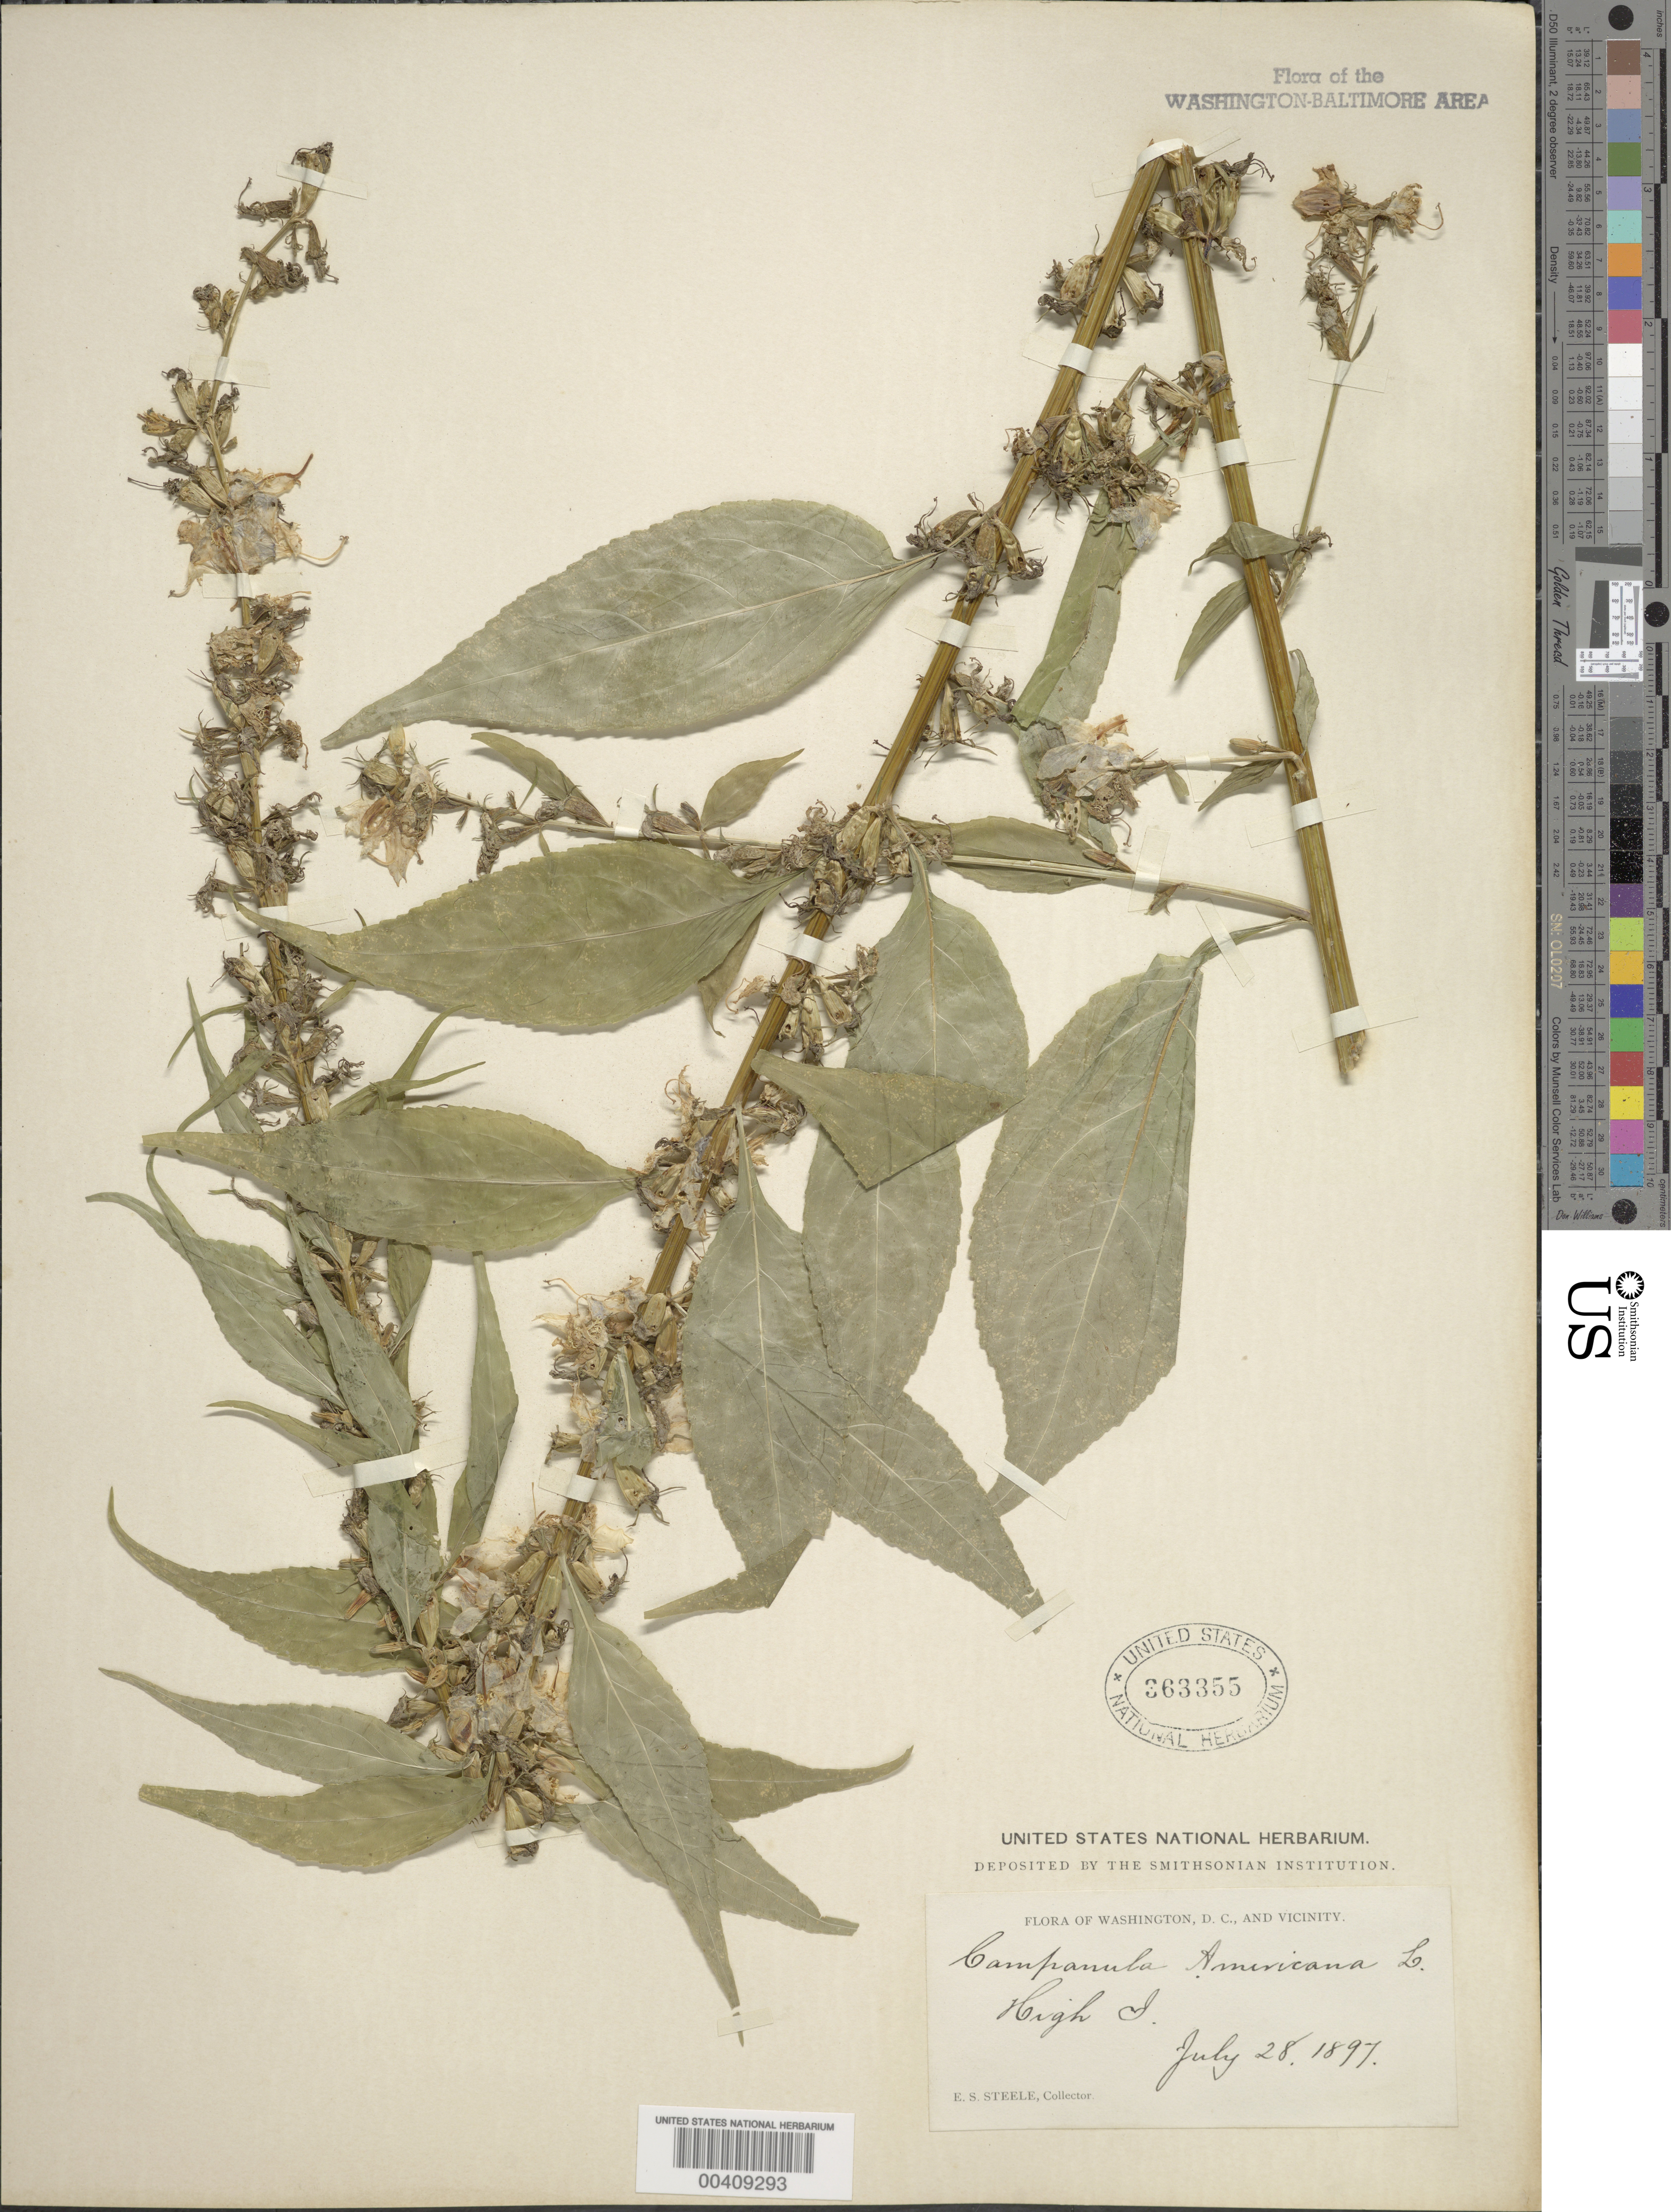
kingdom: Plantae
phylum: Tracheophyta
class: Magnoliopsida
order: Asterales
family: Campanulaceae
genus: Campanula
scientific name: Campanula americana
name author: L.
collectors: E. Steele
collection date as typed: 28 Jul 1897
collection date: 1897-07-28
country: United States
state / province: Maryland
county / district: Montgomery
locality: High Island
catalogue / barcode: US 363355